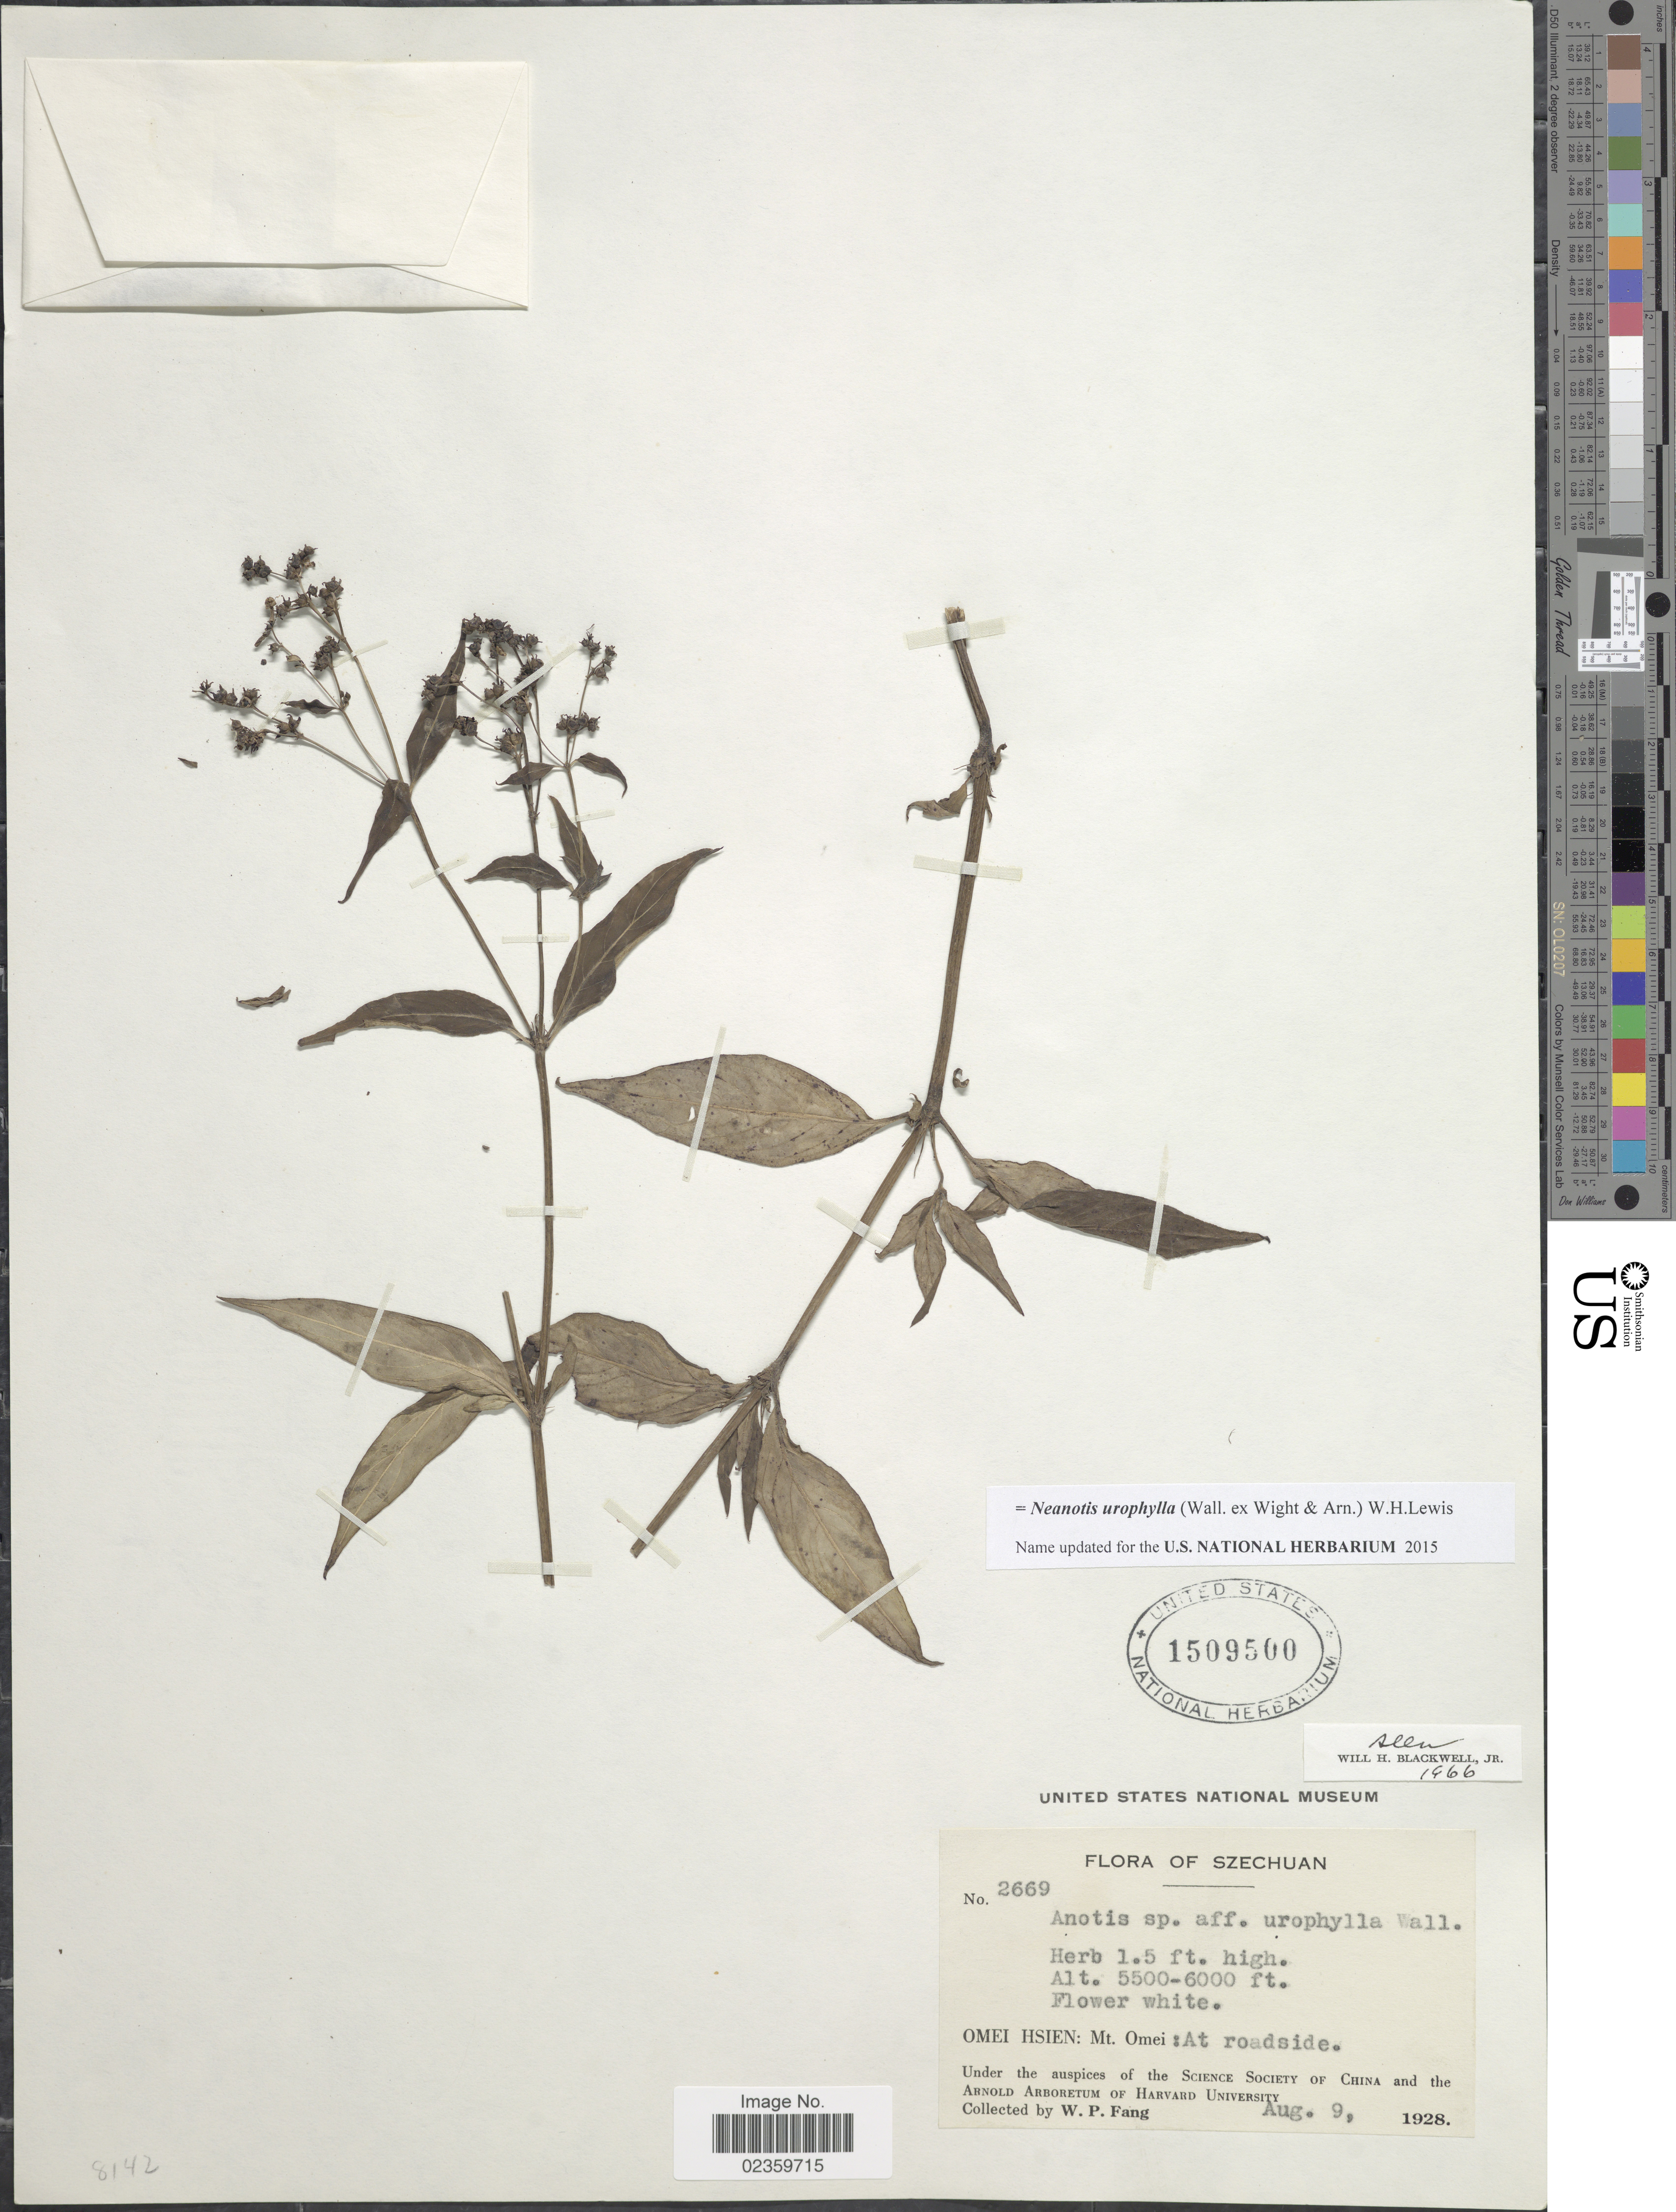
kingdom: Plantae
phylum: Tracheophyta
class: Magnoliopsida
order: Gentianales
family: Rubiaceae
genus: Neanotis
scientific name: Neanotis urophylla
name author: (Wall. ex Wight & Arn.) W.H. Lewis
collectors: W. P. Fang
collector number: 2669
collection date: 1928-08-09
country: China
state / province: Sichuan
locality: Szechuan: Omei Hsien: Mt. Omei: At roadside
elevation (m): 1676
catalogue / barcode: US 1509500